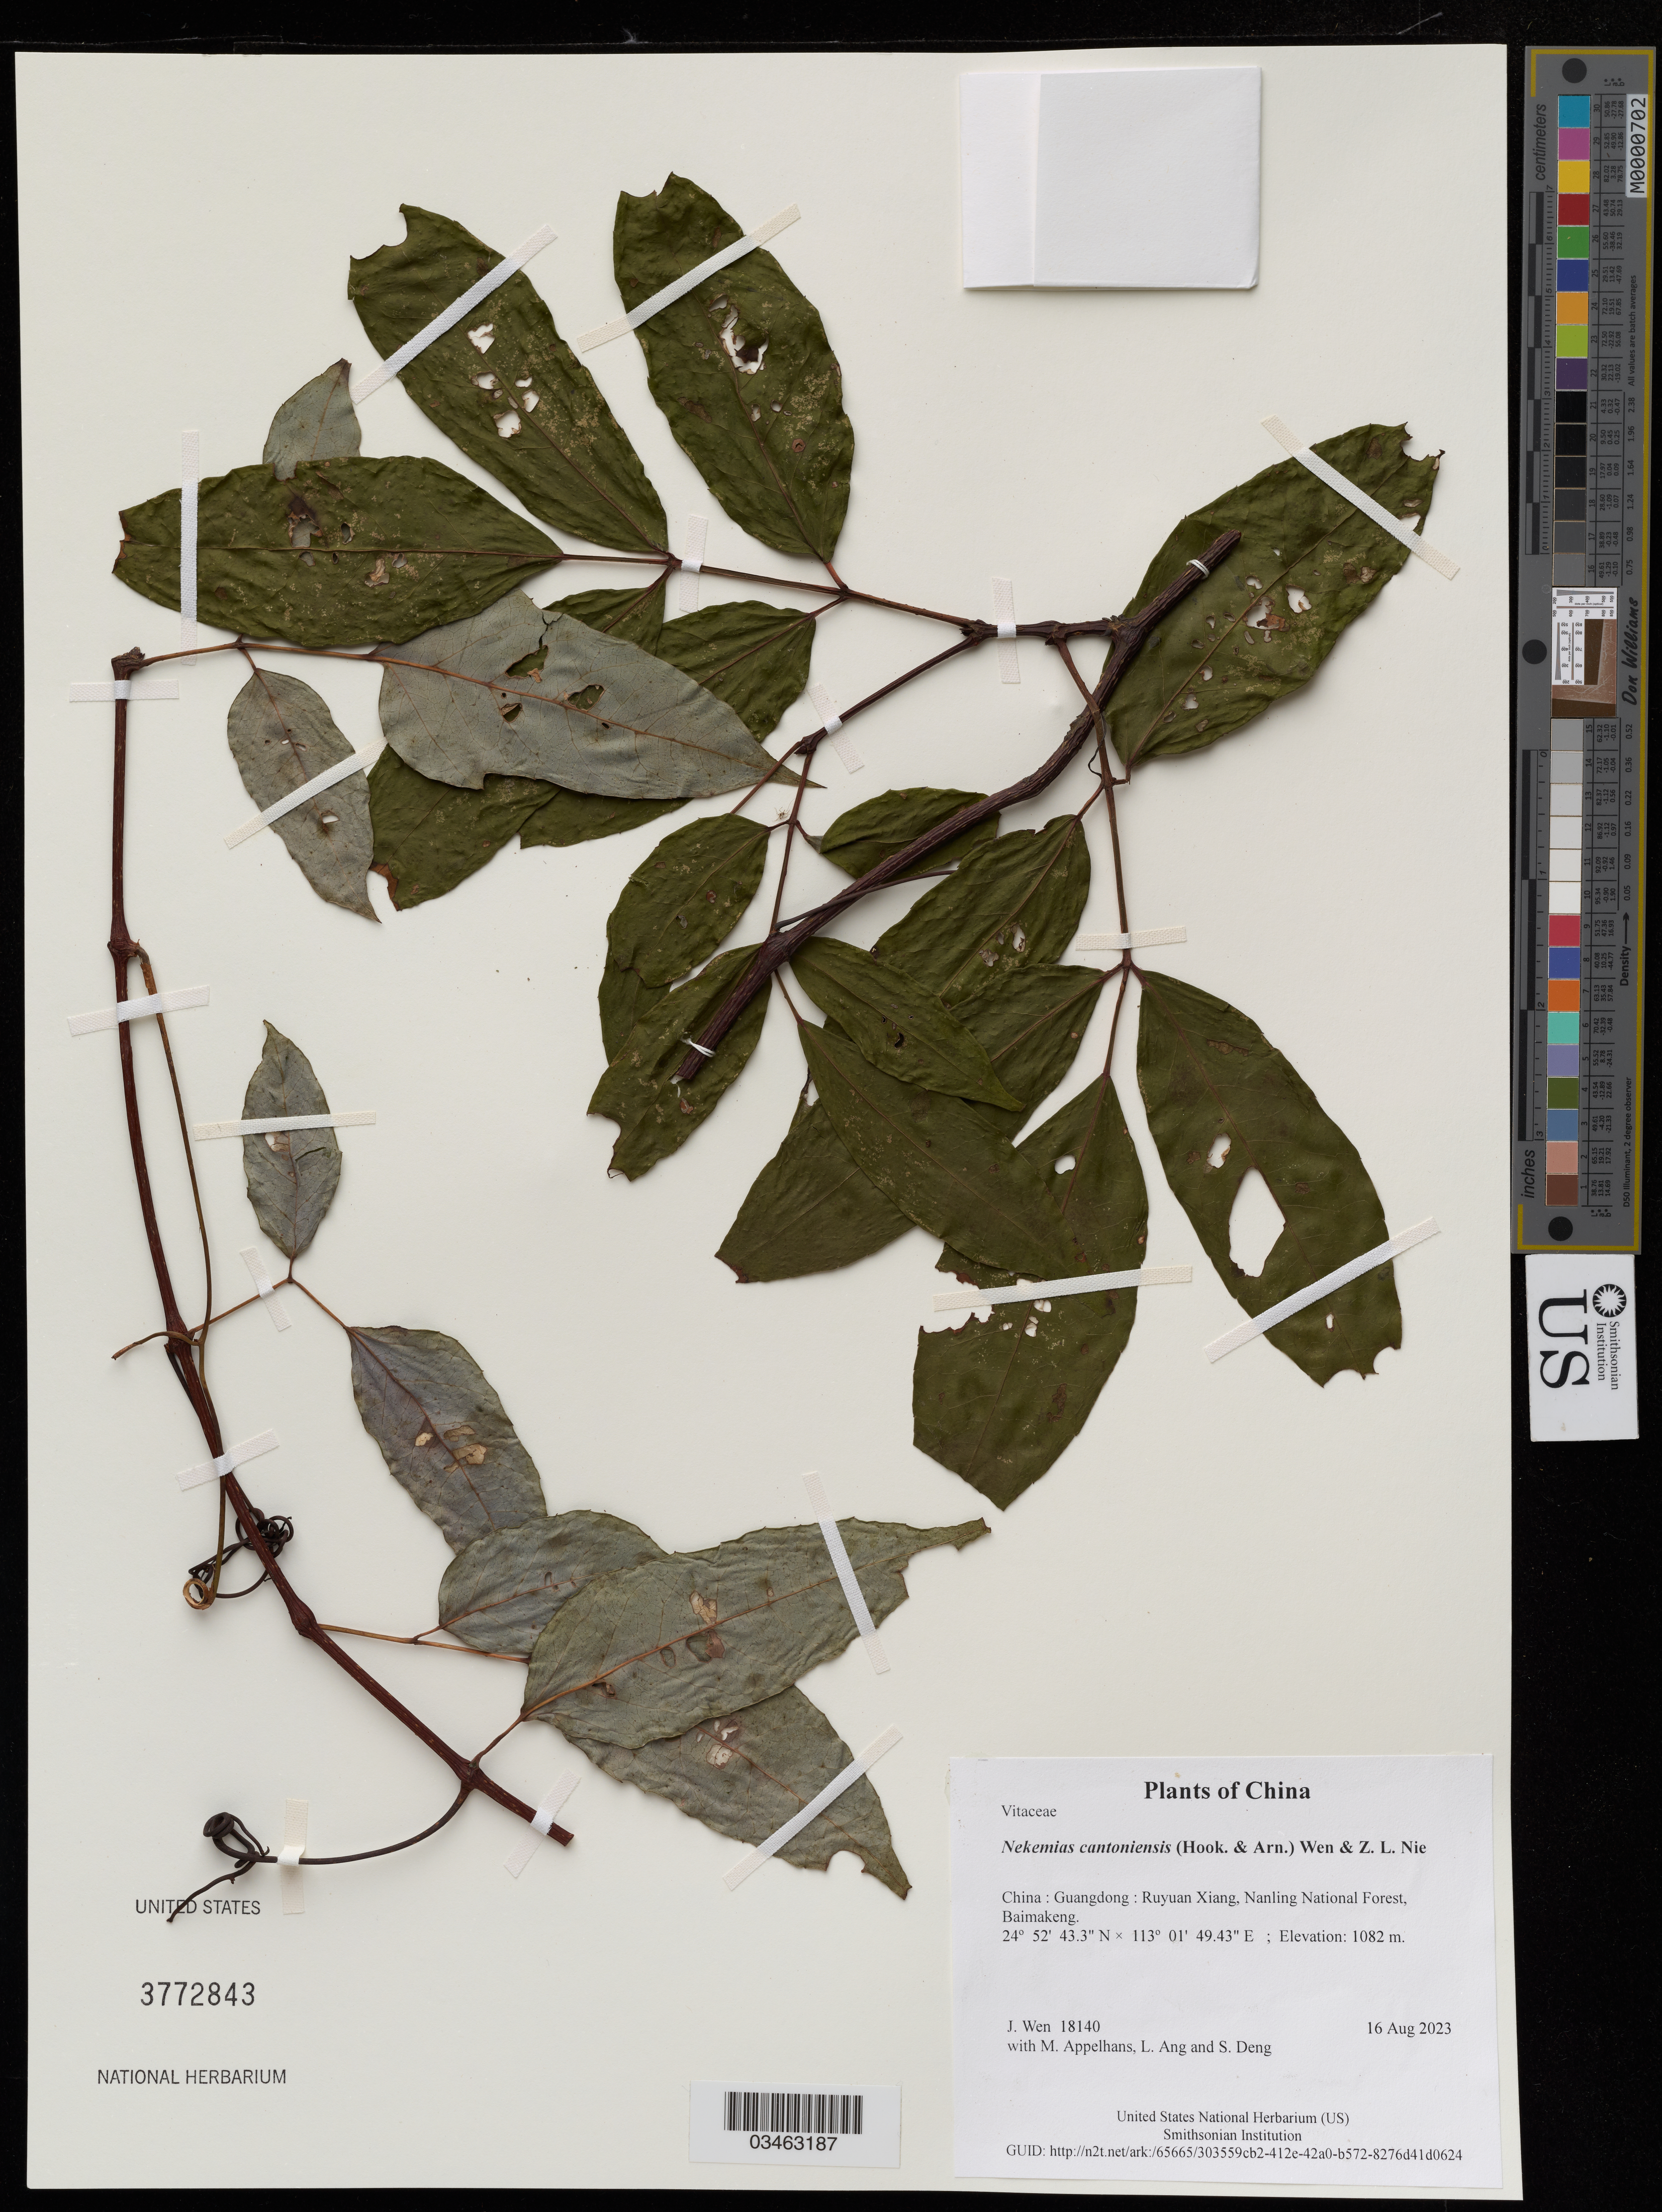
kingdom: Plantae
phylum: Tracheophyta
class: Magnoliopsida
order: Vitales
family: Vitaceae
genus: Nekemias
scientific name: Nekemias cantoniensis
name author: (Hook. & Arn.) J. Wen & Z. L. Nie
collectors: J. Wen, M. Appelhans, L. Ang & S. Deng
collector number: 18140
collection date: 2023-08-16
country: China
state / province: Guangdong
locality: Ruyuan Xiang, Nanling National Forest, Baimakeng.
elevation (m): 1082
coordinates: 24 52 43.3 N, 113 01 49.43 E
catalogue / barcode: US 3772843